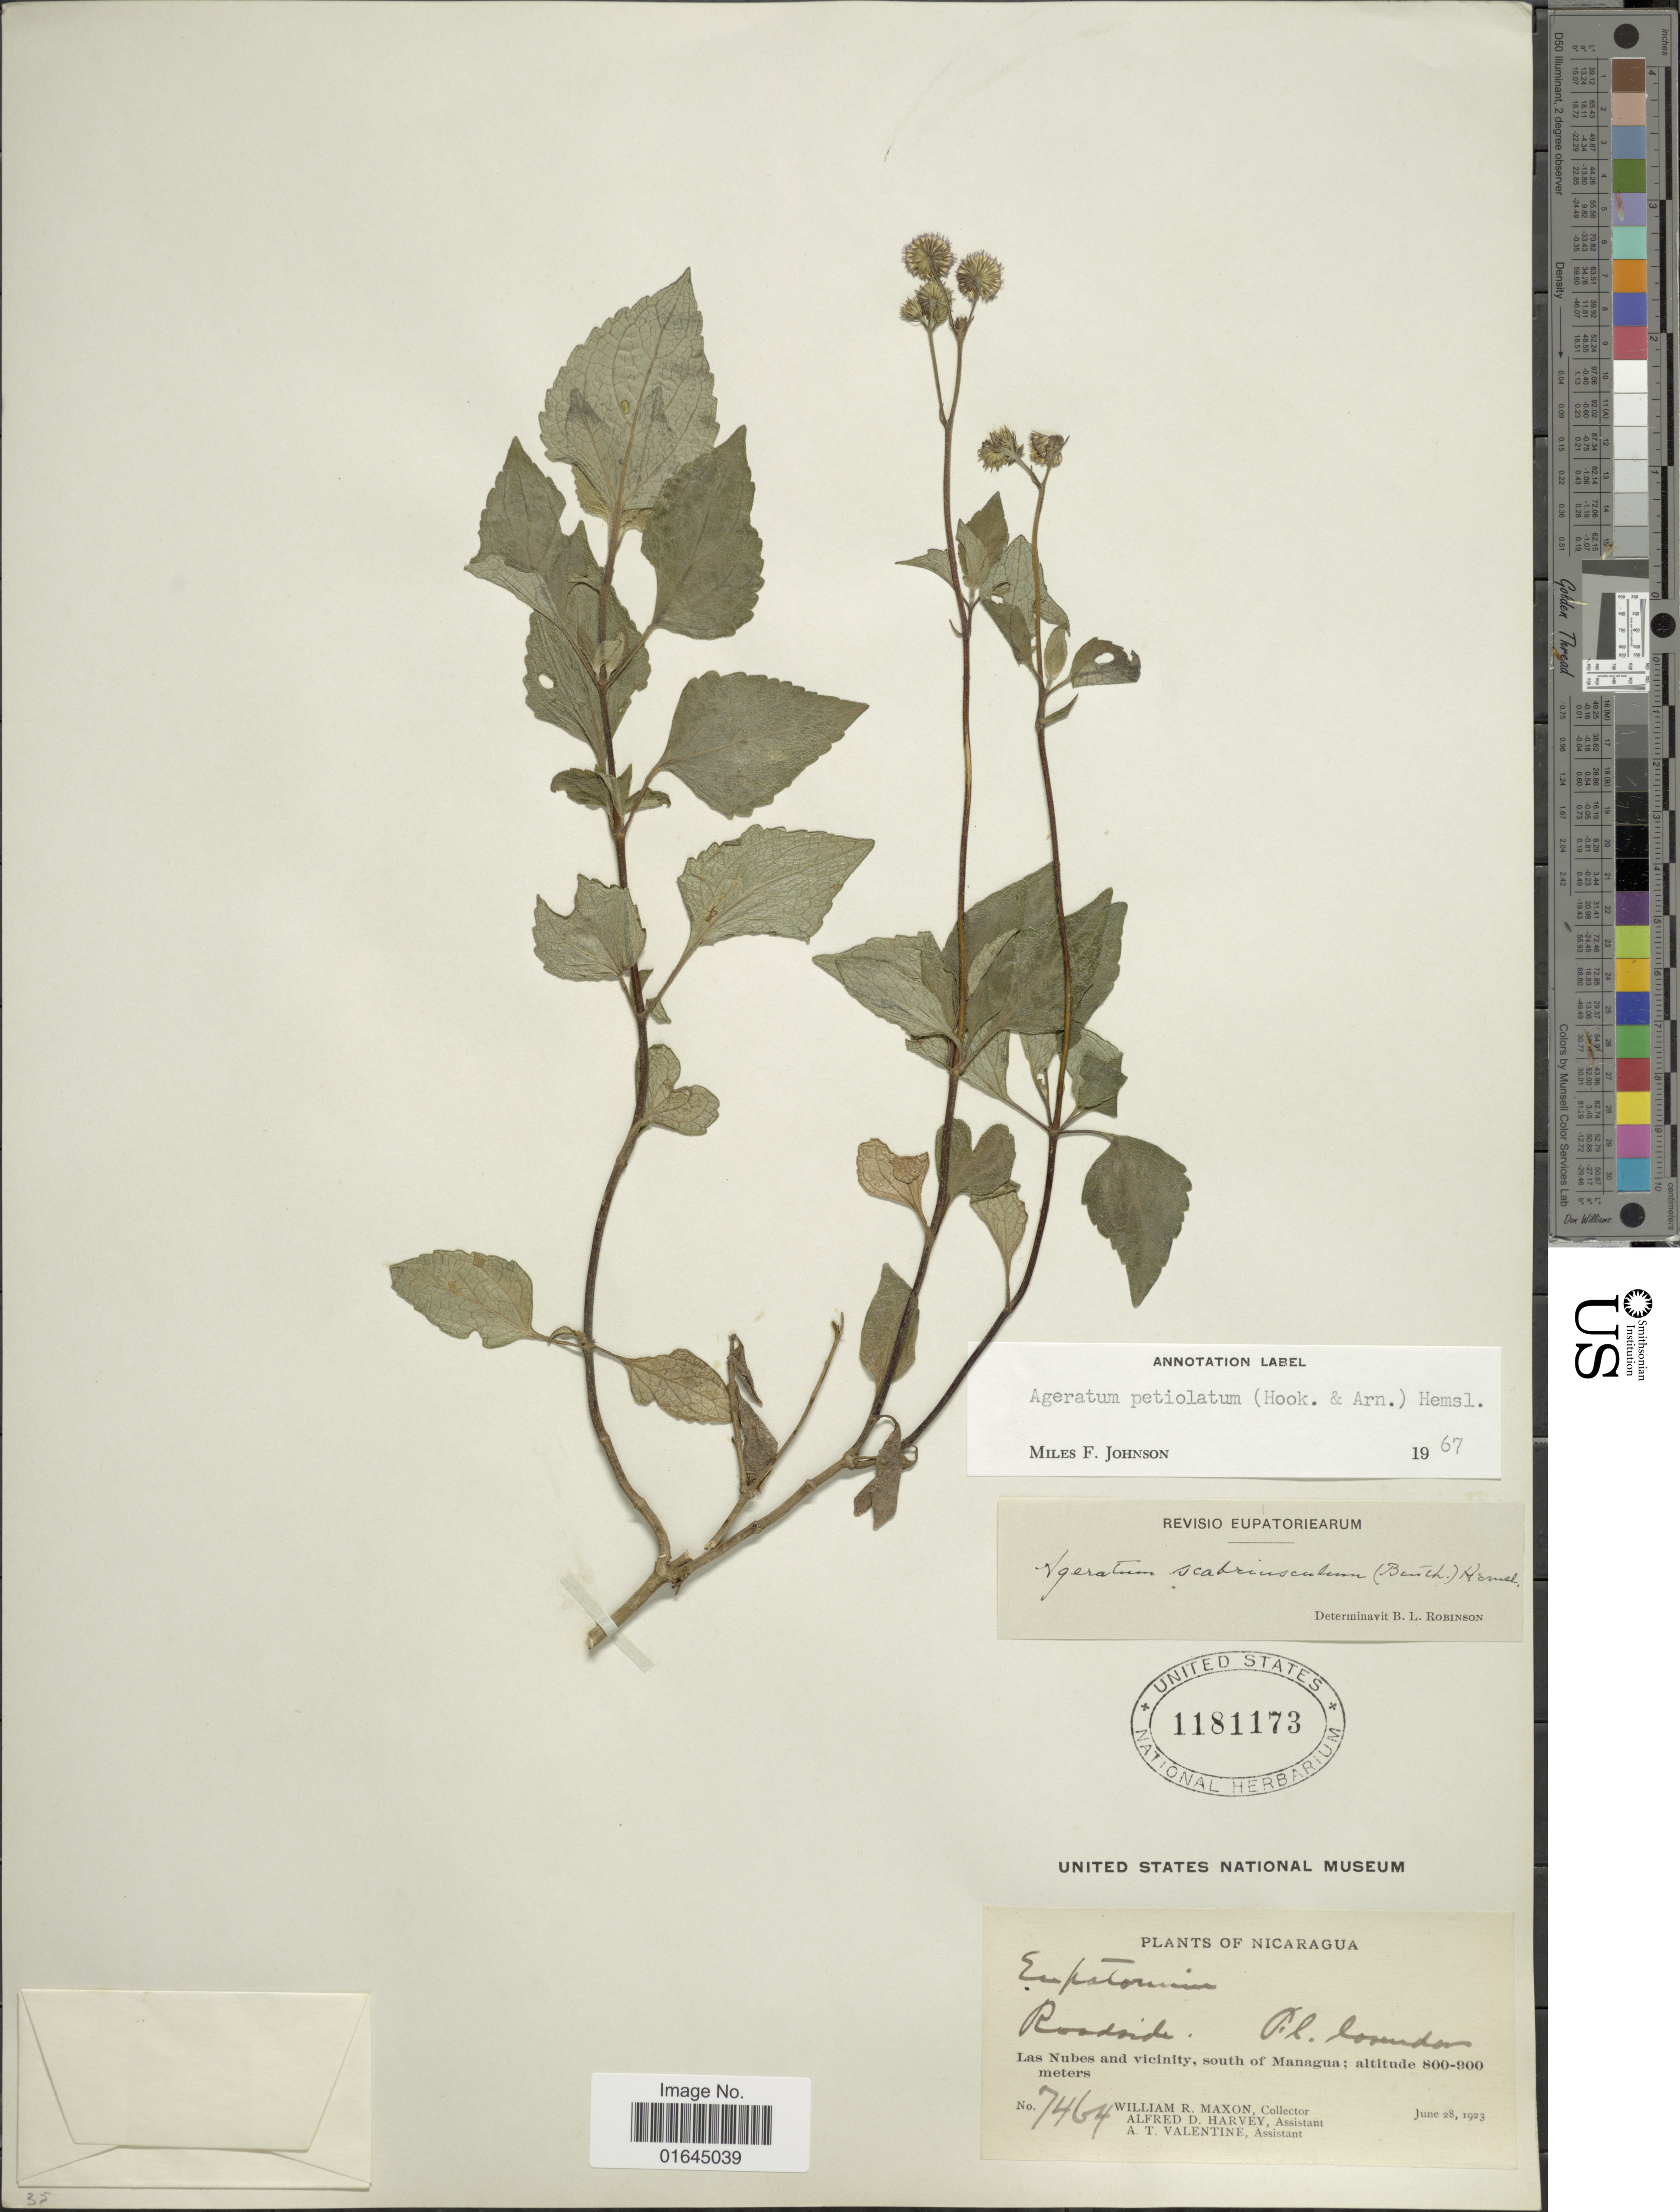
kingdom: Plantae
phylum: Tracheophyta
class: Magnoliopsida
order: Asterales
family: Asteraceae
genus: Ageratum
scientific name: Ageratum petiolatum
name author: (Hook. & Arn.) Hemsl.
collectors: W. R. Maxon, A. D. Harvey & A. Valentine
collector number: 7464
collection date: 1923-06-28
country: Nicaragua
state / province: Managua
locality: Las Nubes and vicinity, south of Managua.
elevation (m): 800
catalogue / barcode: US 1181173